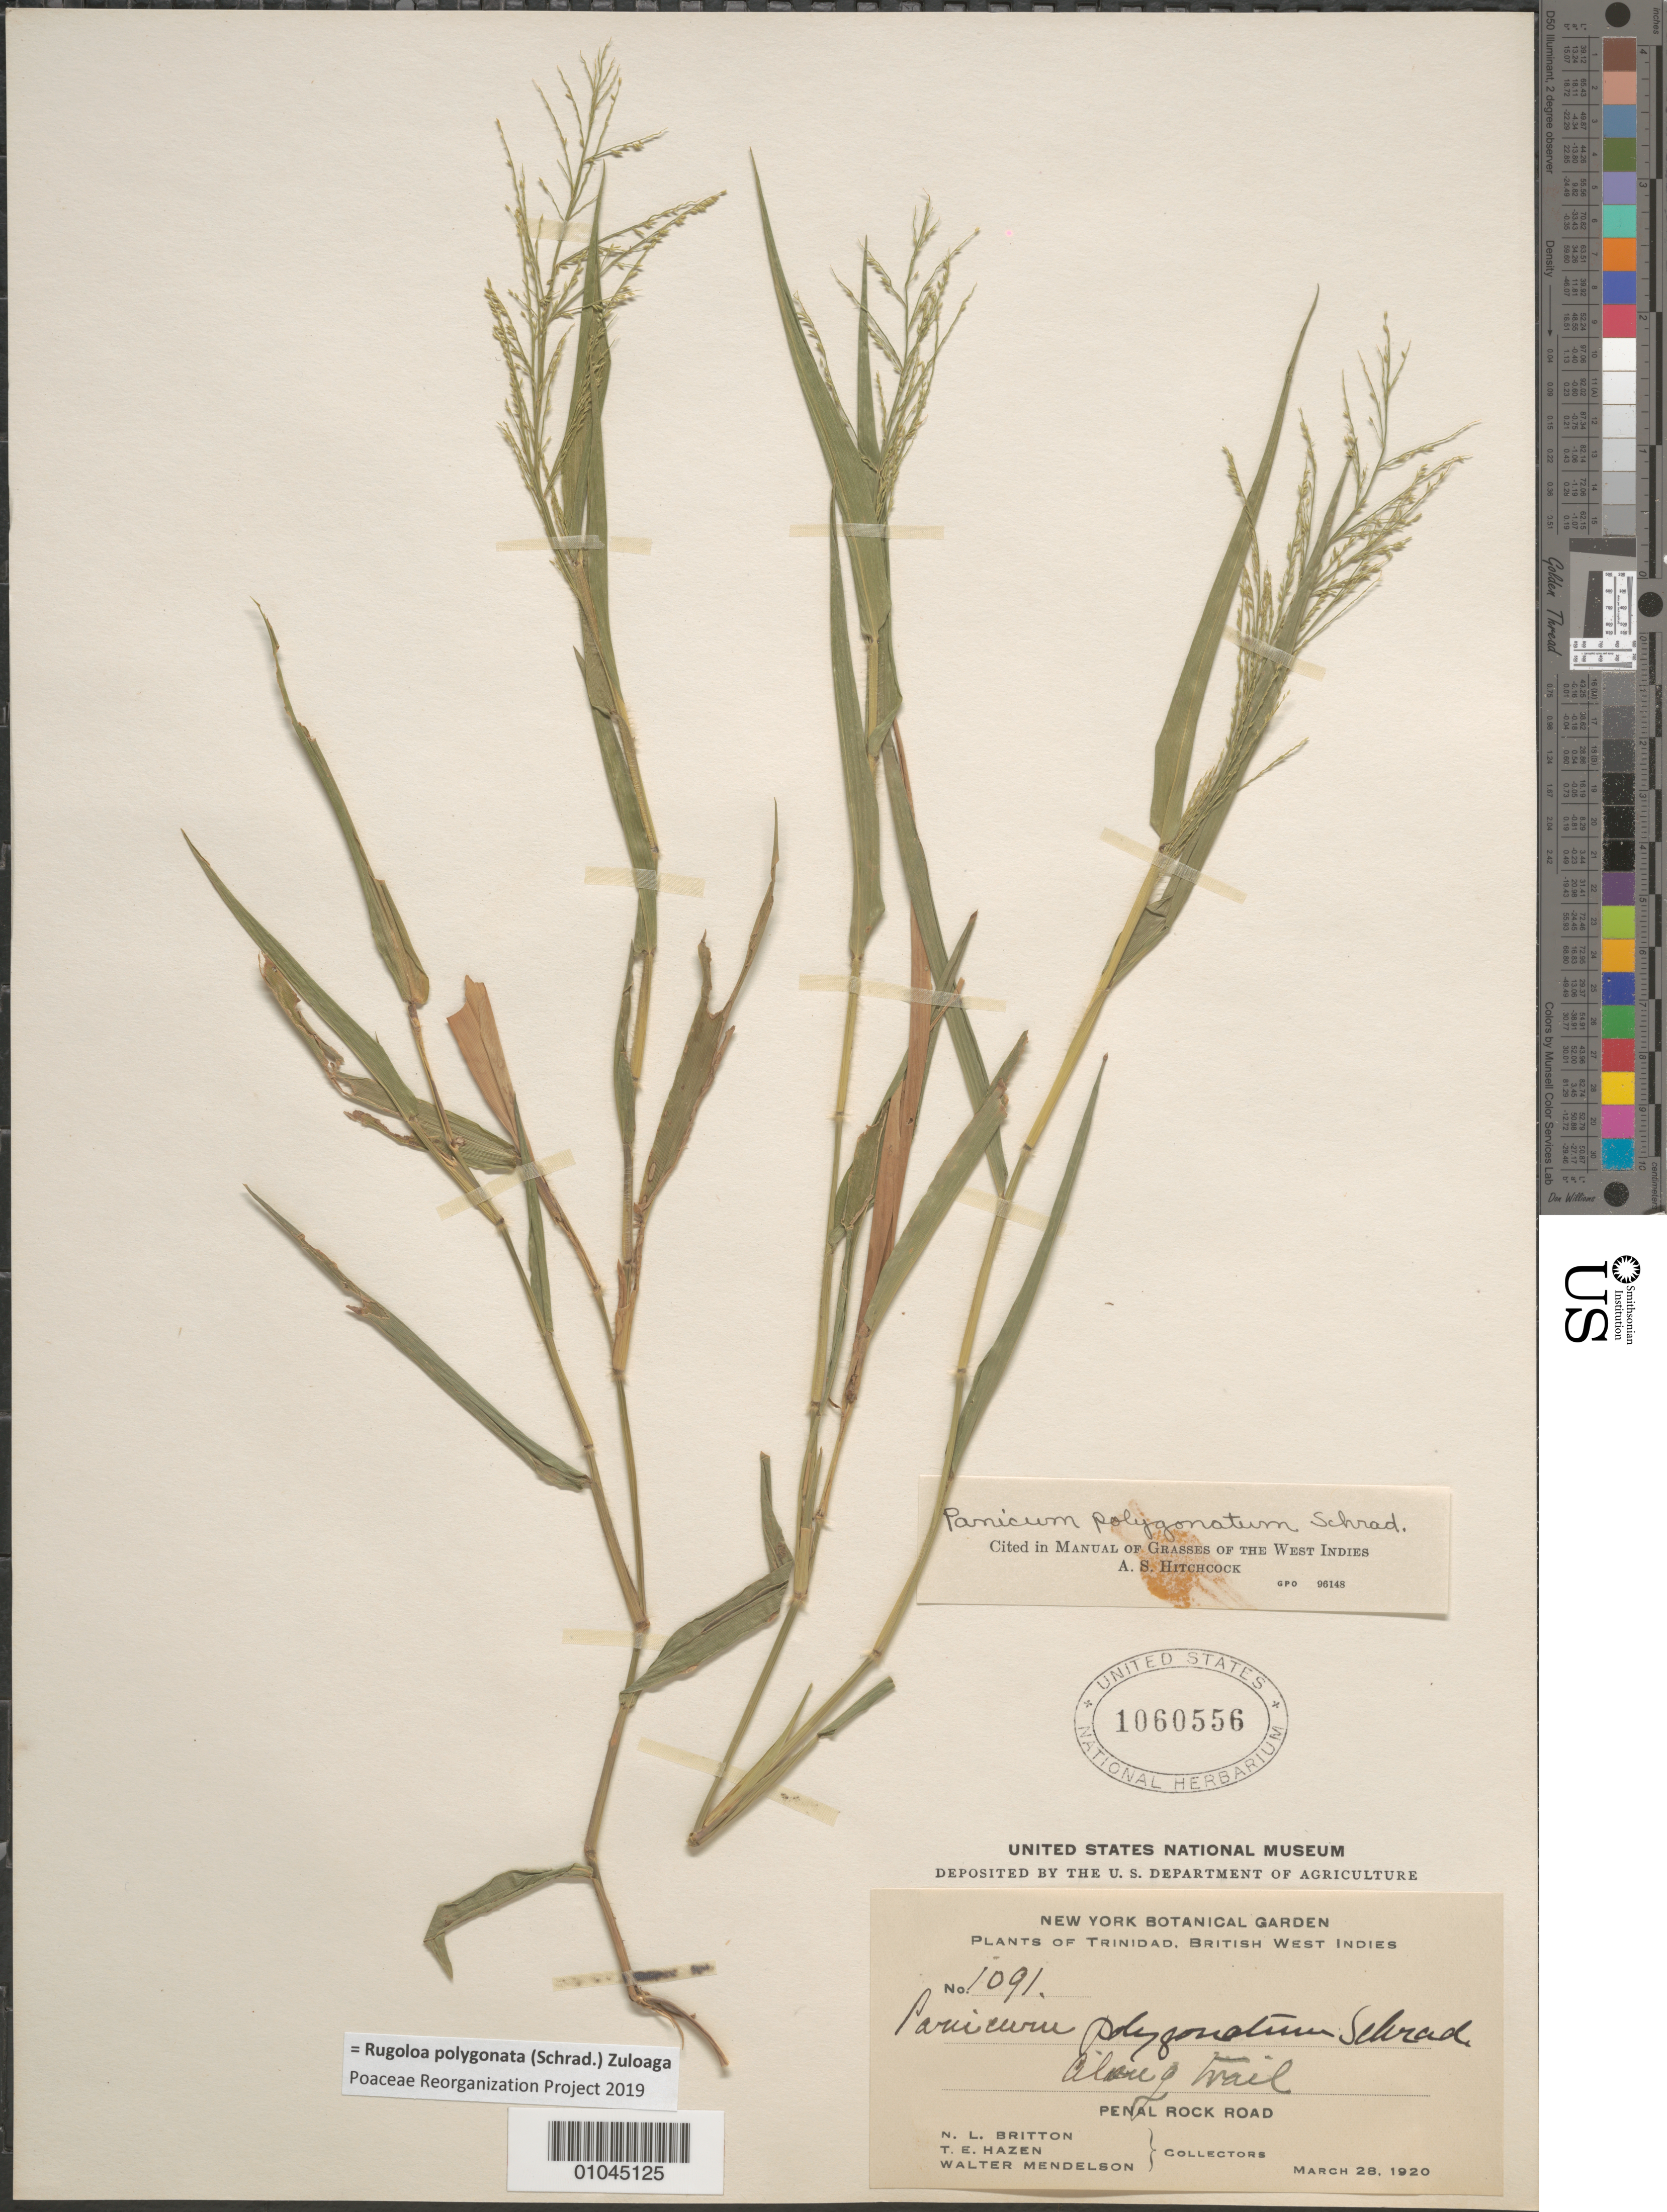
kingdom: Plantae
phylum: Tracheophyta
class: Liliopsida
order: Poales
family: Poaceae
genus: Panicum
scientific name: Panicum polygonatum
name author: Schrad.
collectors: N. Britton, T. E. Hazen & W. Mendelson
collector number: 1091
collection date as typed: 28 Mar 1920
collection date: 1920-03-28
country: Trinidad and Tobago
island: Trinidad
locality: Penal Rock Road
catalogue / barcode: US 1060556